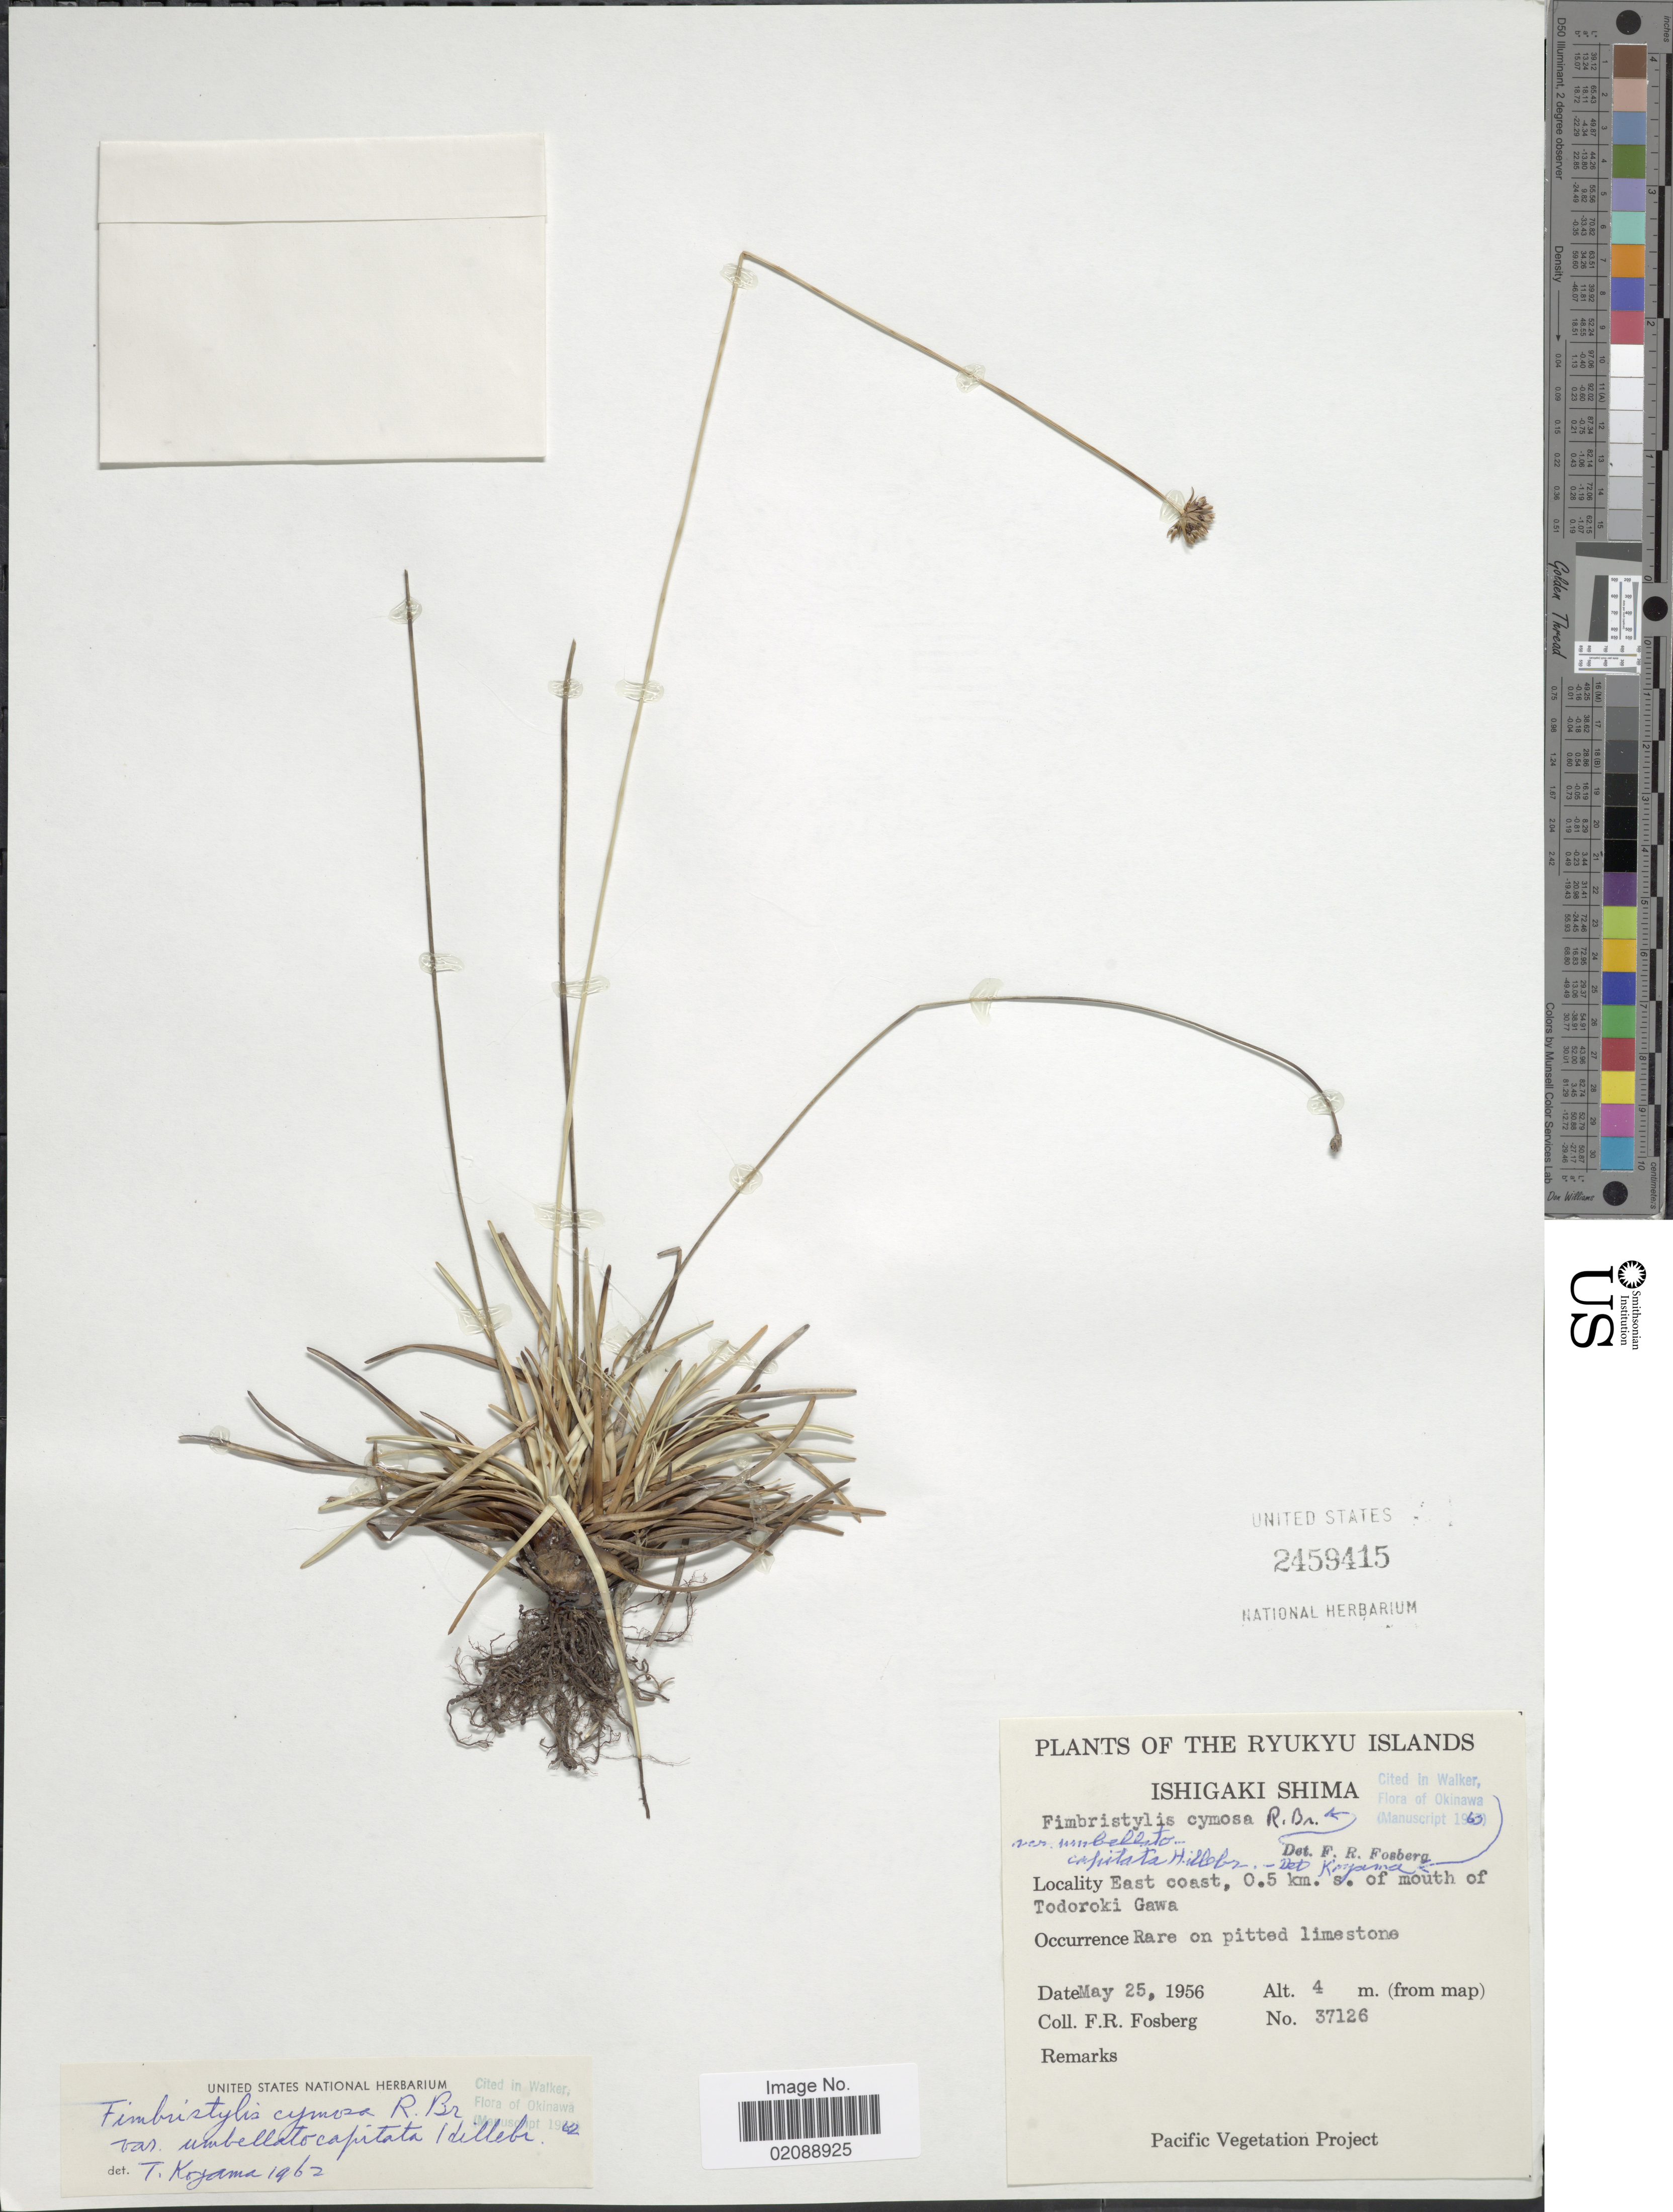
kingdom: Plantae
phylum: Tracheophyta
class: Liliopsida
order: Poales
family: Cyperaceae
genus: Fimbristylis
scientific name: Fimbristylis cymosa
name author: R. Br.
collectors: F. R. Fosberg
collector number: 37126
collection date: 1956-05-25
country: Japan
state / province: Okinawa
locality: The Ryukyu Islands, Ishigaki Shima, East coast, 0.5 km. s. of mouth of Todoroki Gawa.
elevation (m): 4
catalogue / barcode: US 2459415